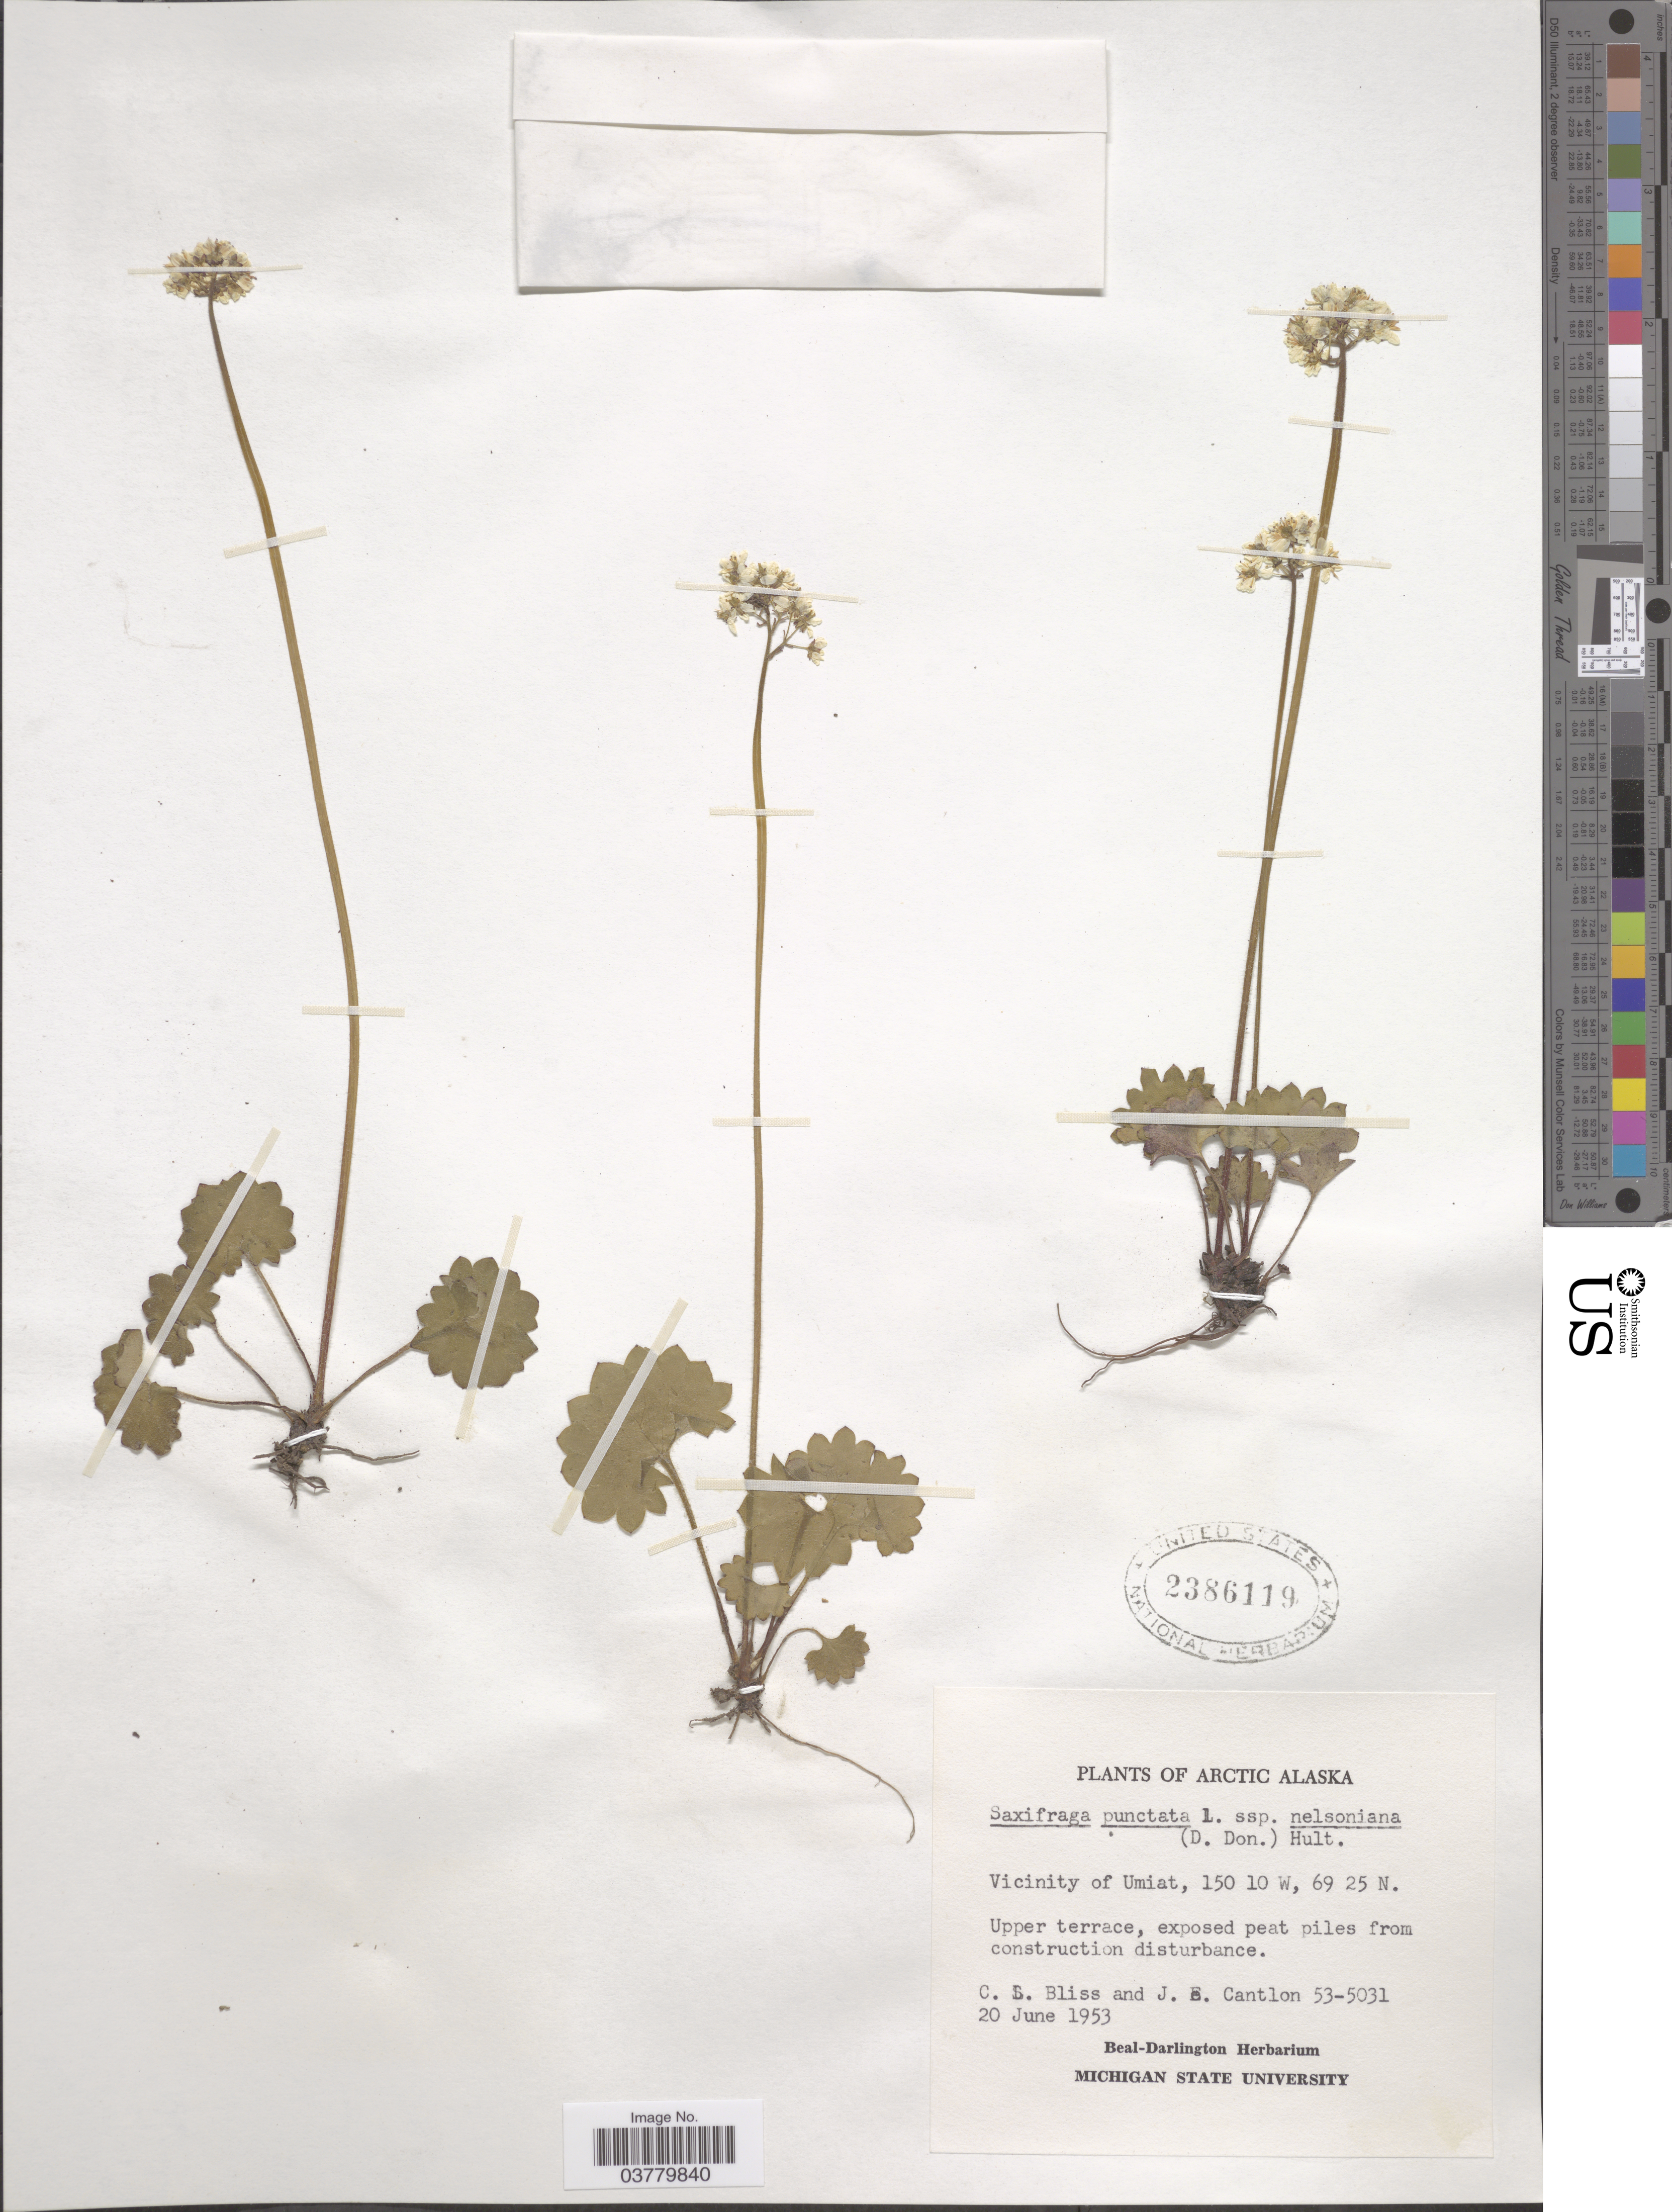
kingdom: Plantae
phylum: Tracheophyta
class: Magnoliopsida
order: Saxifragales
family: Saxifragaceae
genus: Micranthes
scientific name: Micranthes nelsoniana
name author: (D. Don) Small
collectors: C. Bliss & J. Cantlon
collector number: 53-5031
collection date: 1953-06-20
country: United States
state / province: Alaska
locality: Arctic Alaska. Vicinity of Umiat.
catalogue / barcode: US 2386119